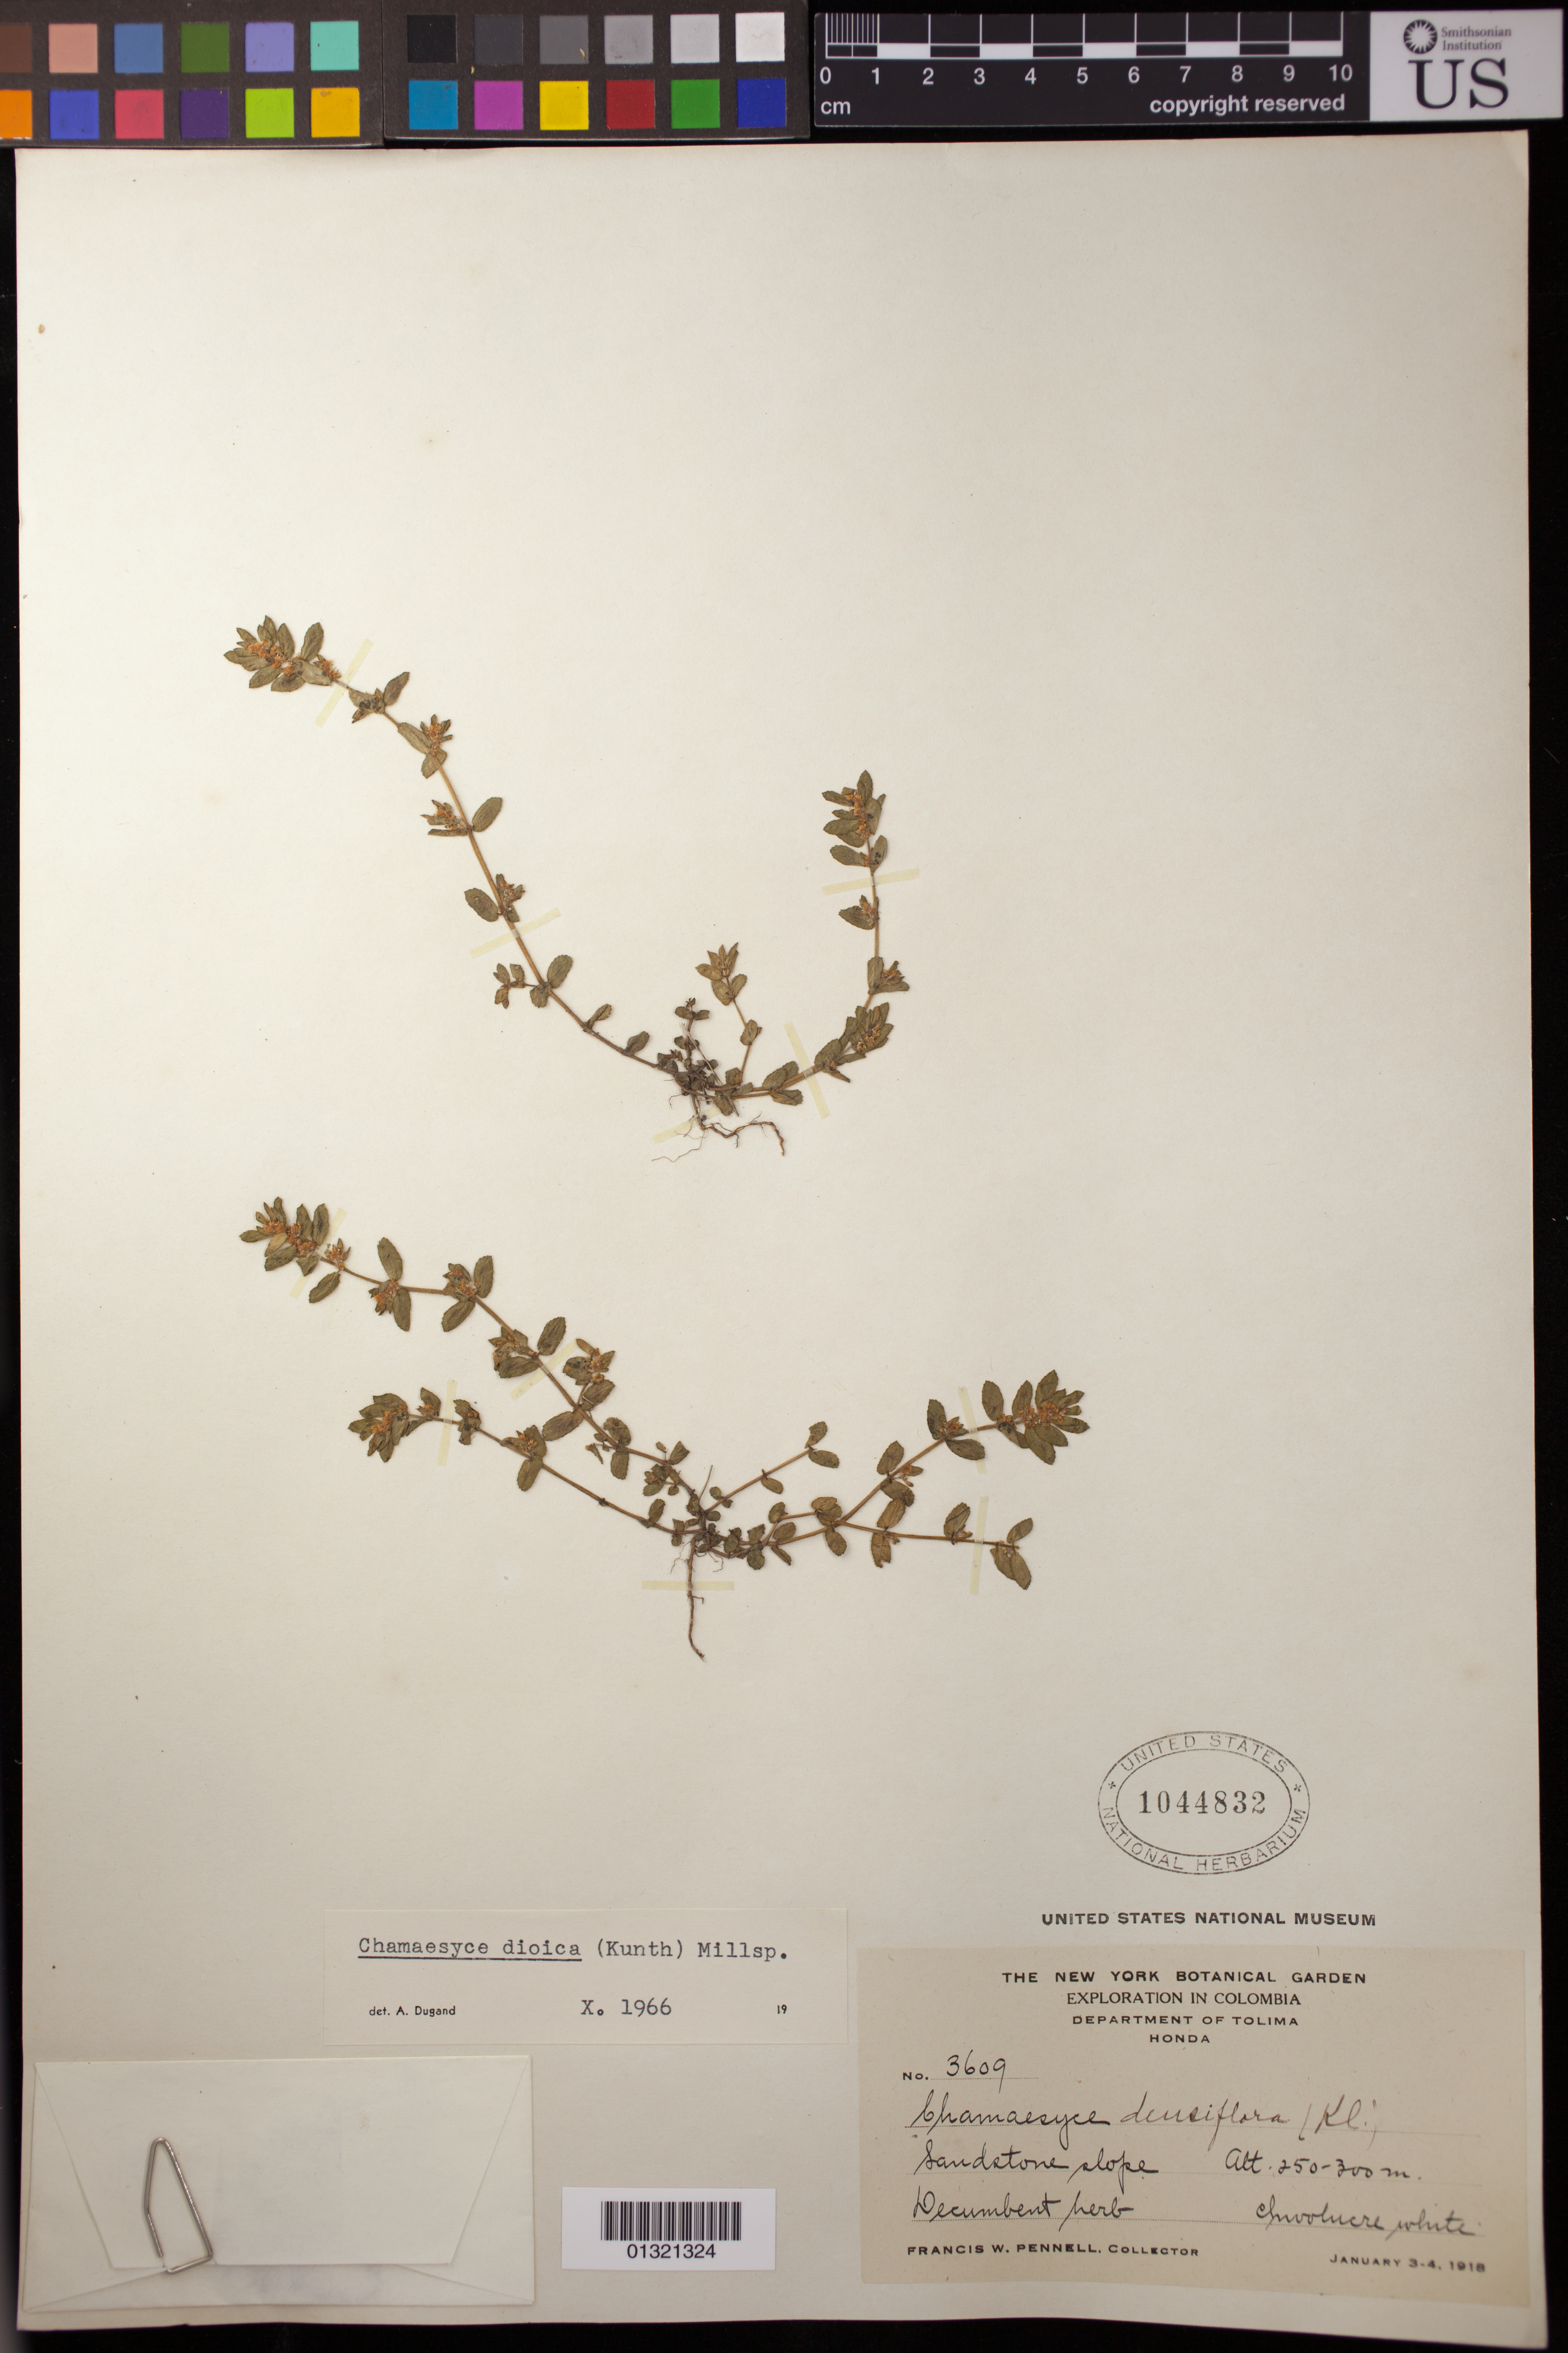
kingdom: Plantae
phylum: Tracheophyta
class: Magnoliopsida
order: Malpighiales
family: Euphorbiaceae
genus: Euphorbia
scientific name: Euphorbia dioeca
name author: Kunth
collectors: F. W. Pennell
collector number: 3609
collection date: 1918-01-03/1918-01-04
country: Colombia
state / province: Tolima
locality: Honda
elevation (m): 250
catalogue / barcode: US 1044832